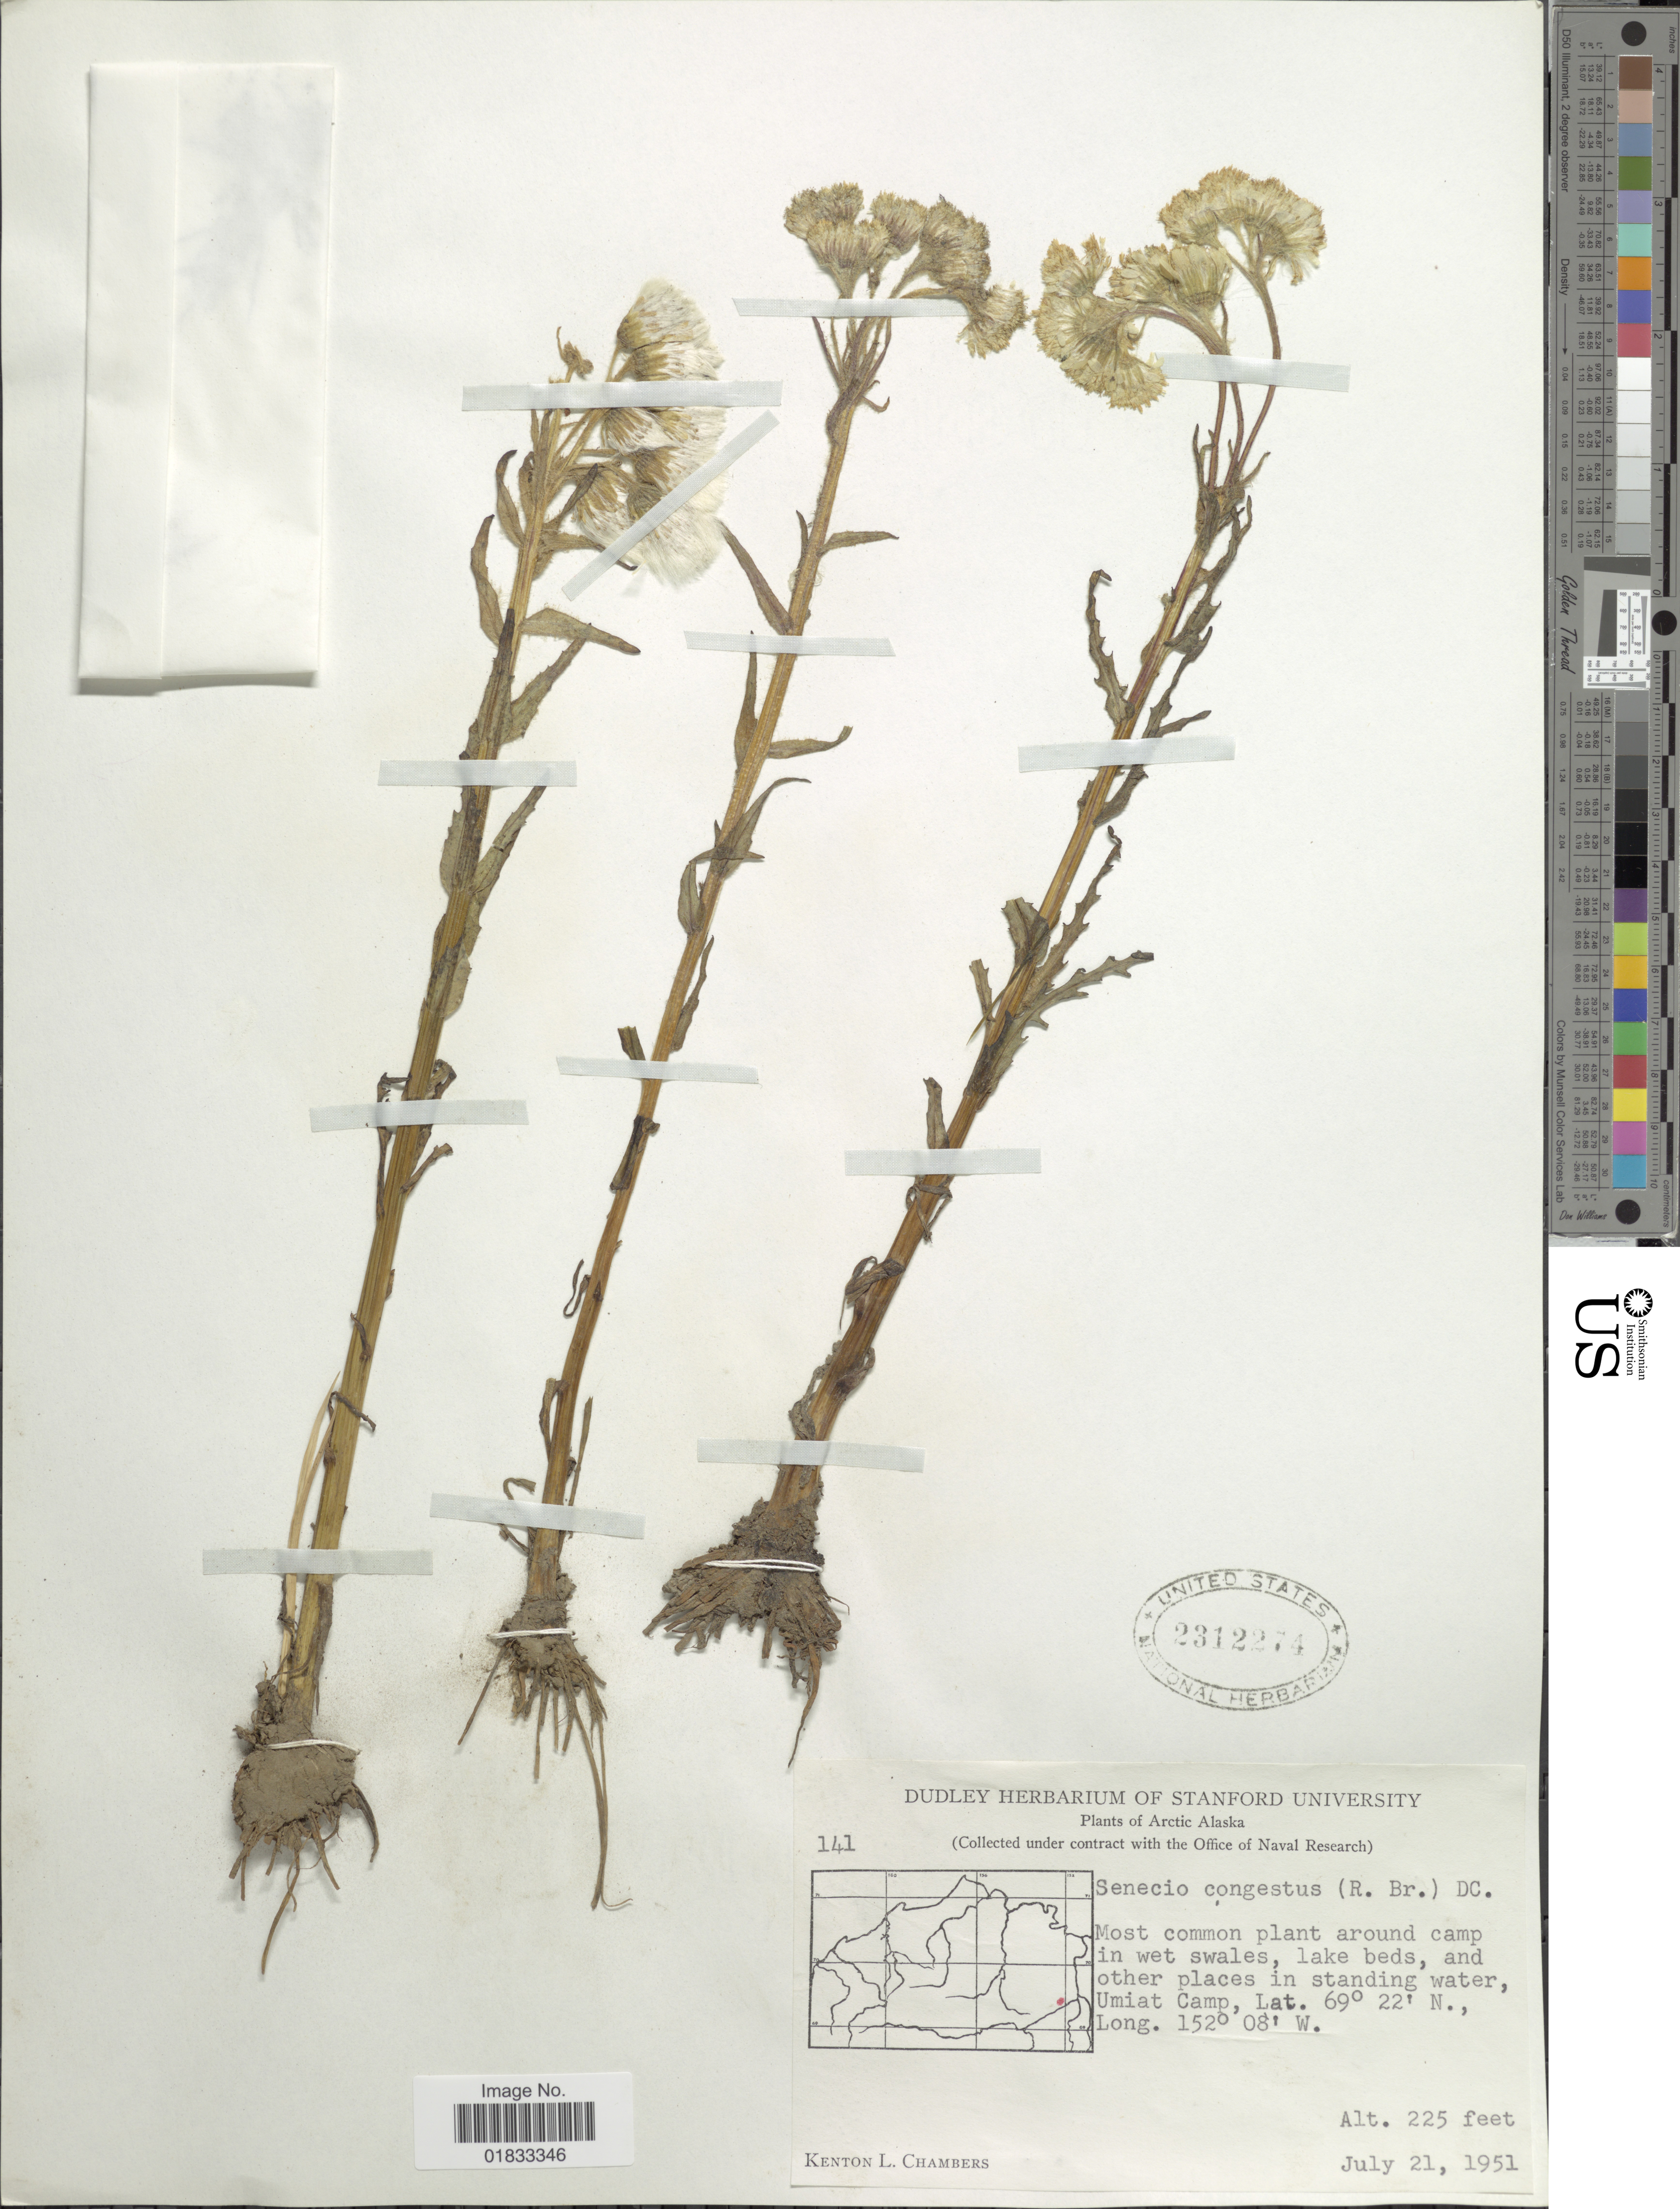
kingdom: Plantae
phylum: Tracheophyta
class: Magnoliopsida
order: Asterales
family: Asteraceae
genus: Tephroseris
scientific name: Tephroseris palustris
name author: (L.) Rchb.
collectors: K. L. Chambers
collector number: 141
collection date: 1951-07-21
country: United States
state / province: Alaska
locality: Arctic Alaska, Umiat Camp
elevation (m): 69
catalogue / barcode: US 2312274